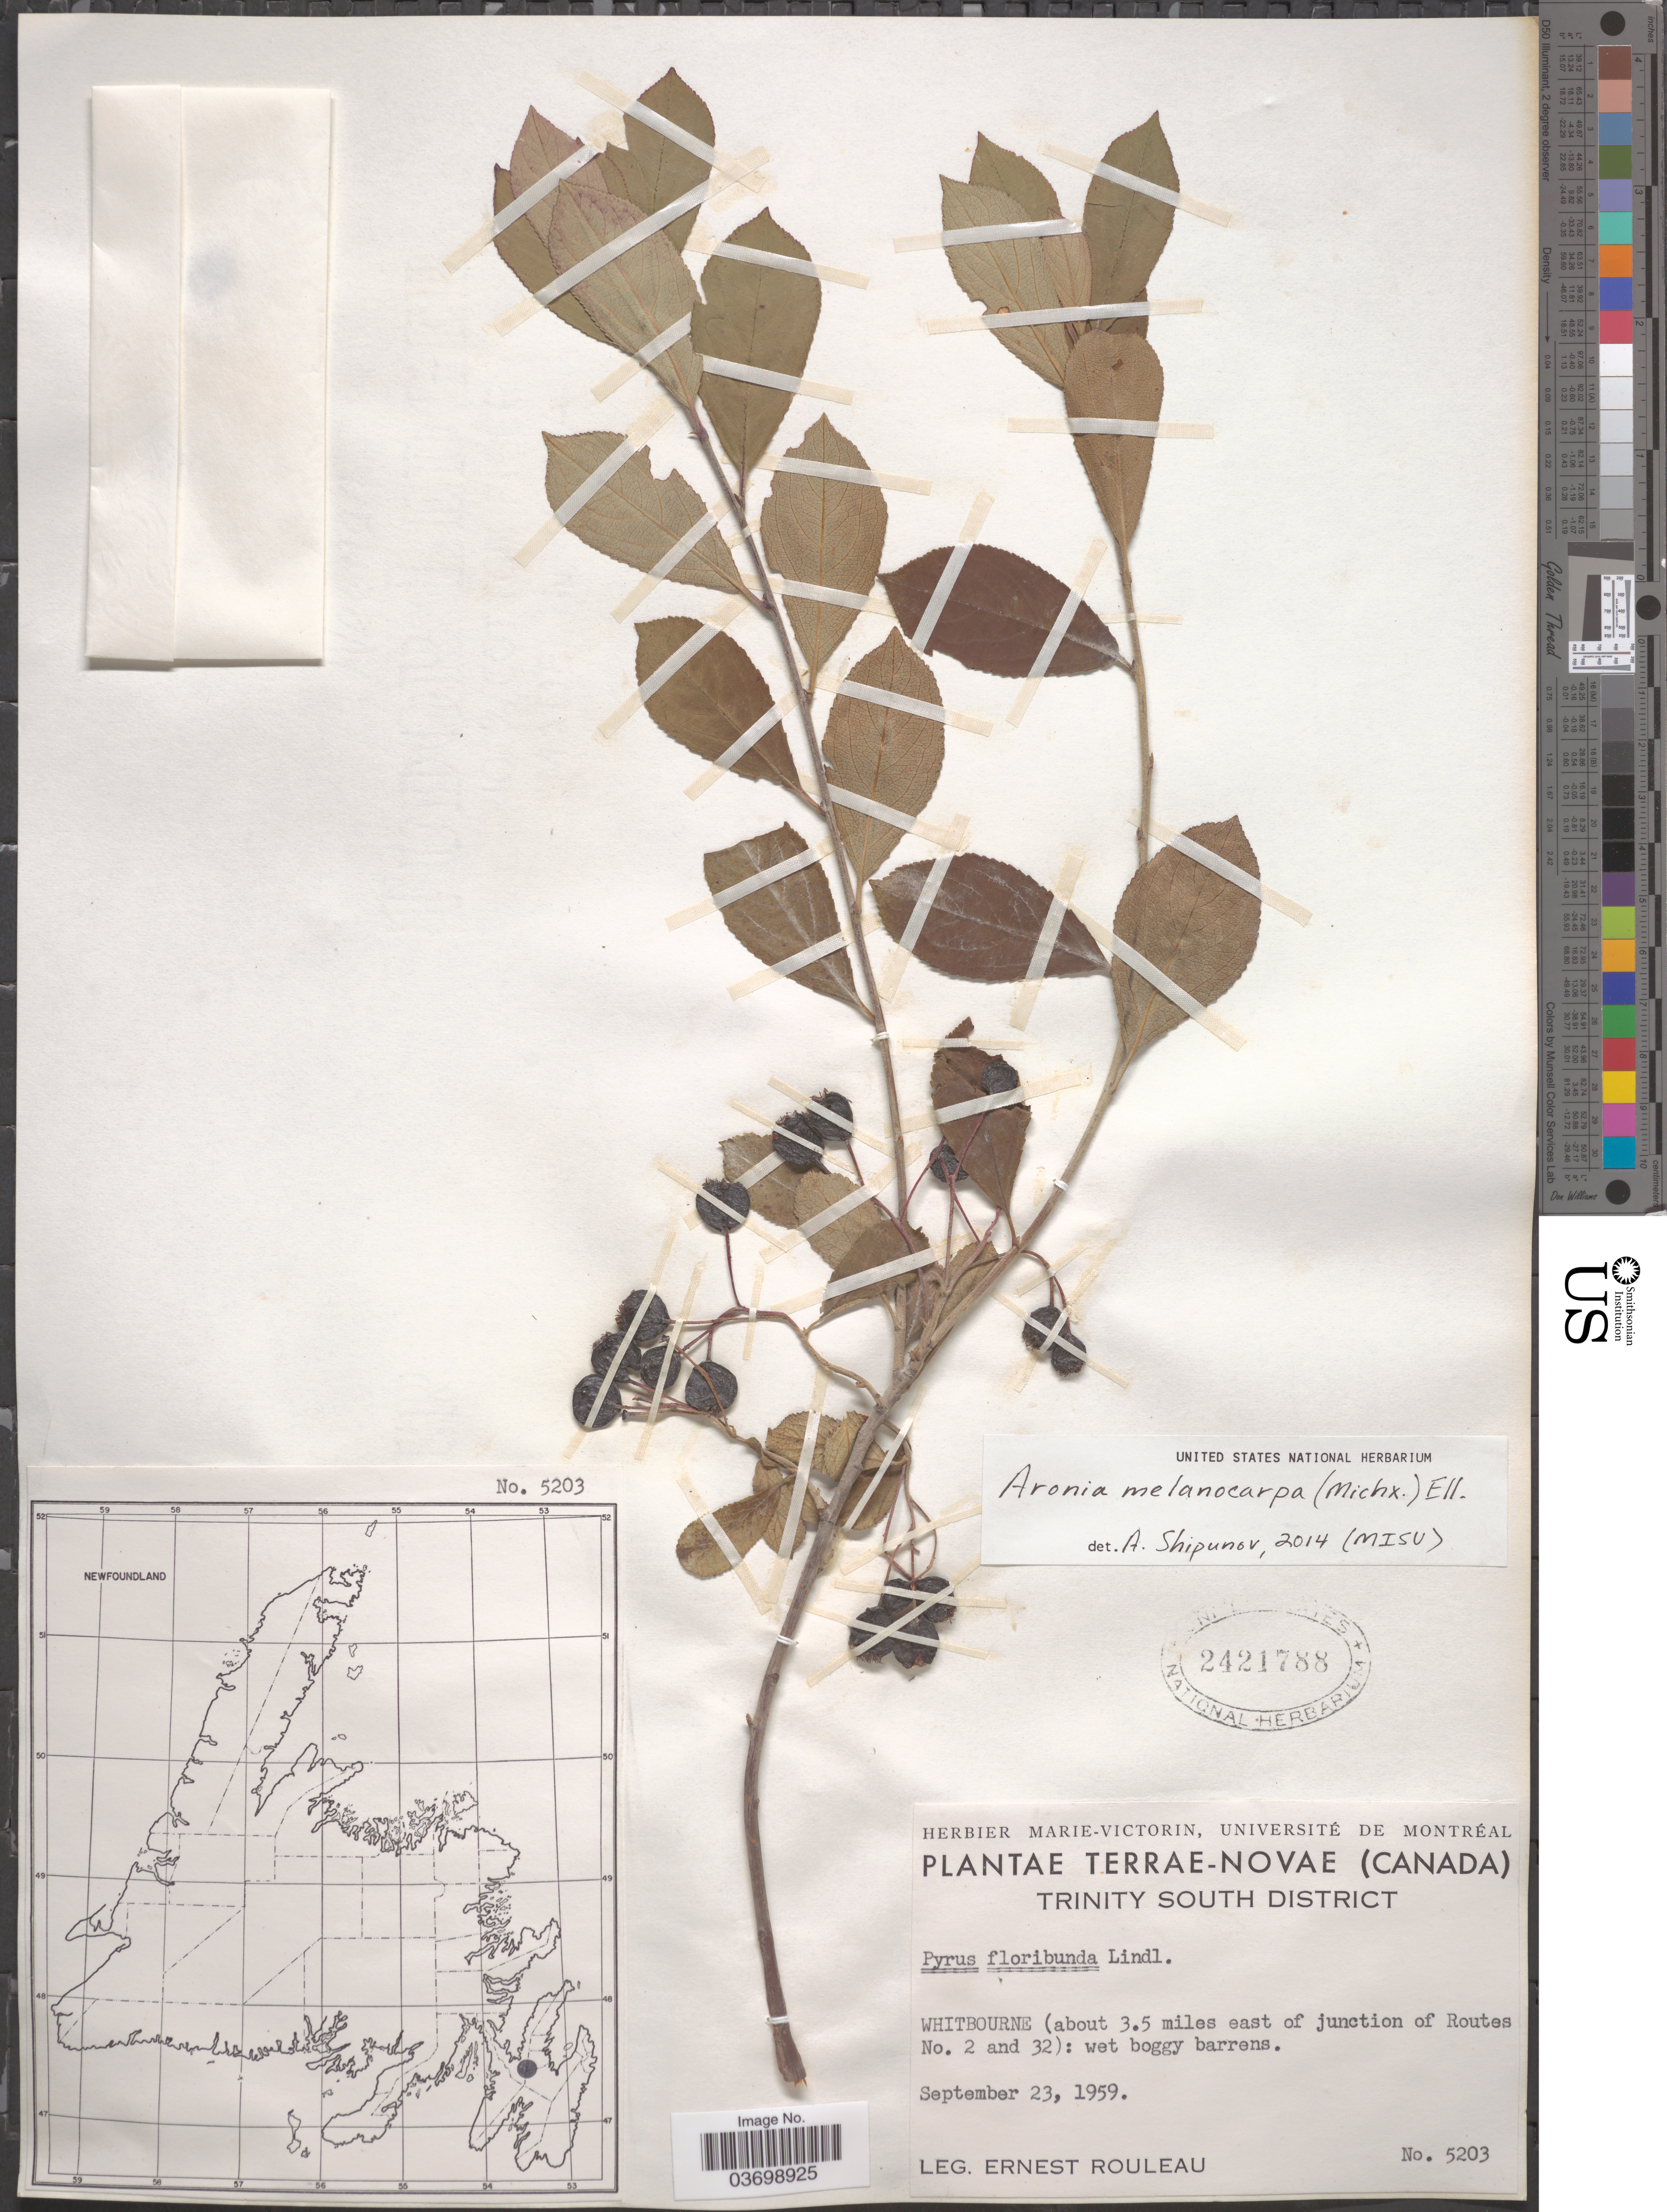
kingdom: Plantae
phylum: Tracheophyta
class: Magnoliopsida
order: Rosales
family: Rosaceae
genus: Aronia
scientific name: Aronia x prunifolia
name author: (Marshall) Rehder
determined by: Strong, M. T., (US), Smithsonian Institution - National Museum of Natural History (UNITED STATES)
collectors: E. Rouleau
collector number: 5203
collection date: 1959-09-23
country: Canada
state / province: Newfoundland and Labrador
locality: Terre-Novae, Trinity South District. Whitbourne (about 3.5 miles east of junction of Routes No. 2 and 32).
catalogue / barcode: US 2421788